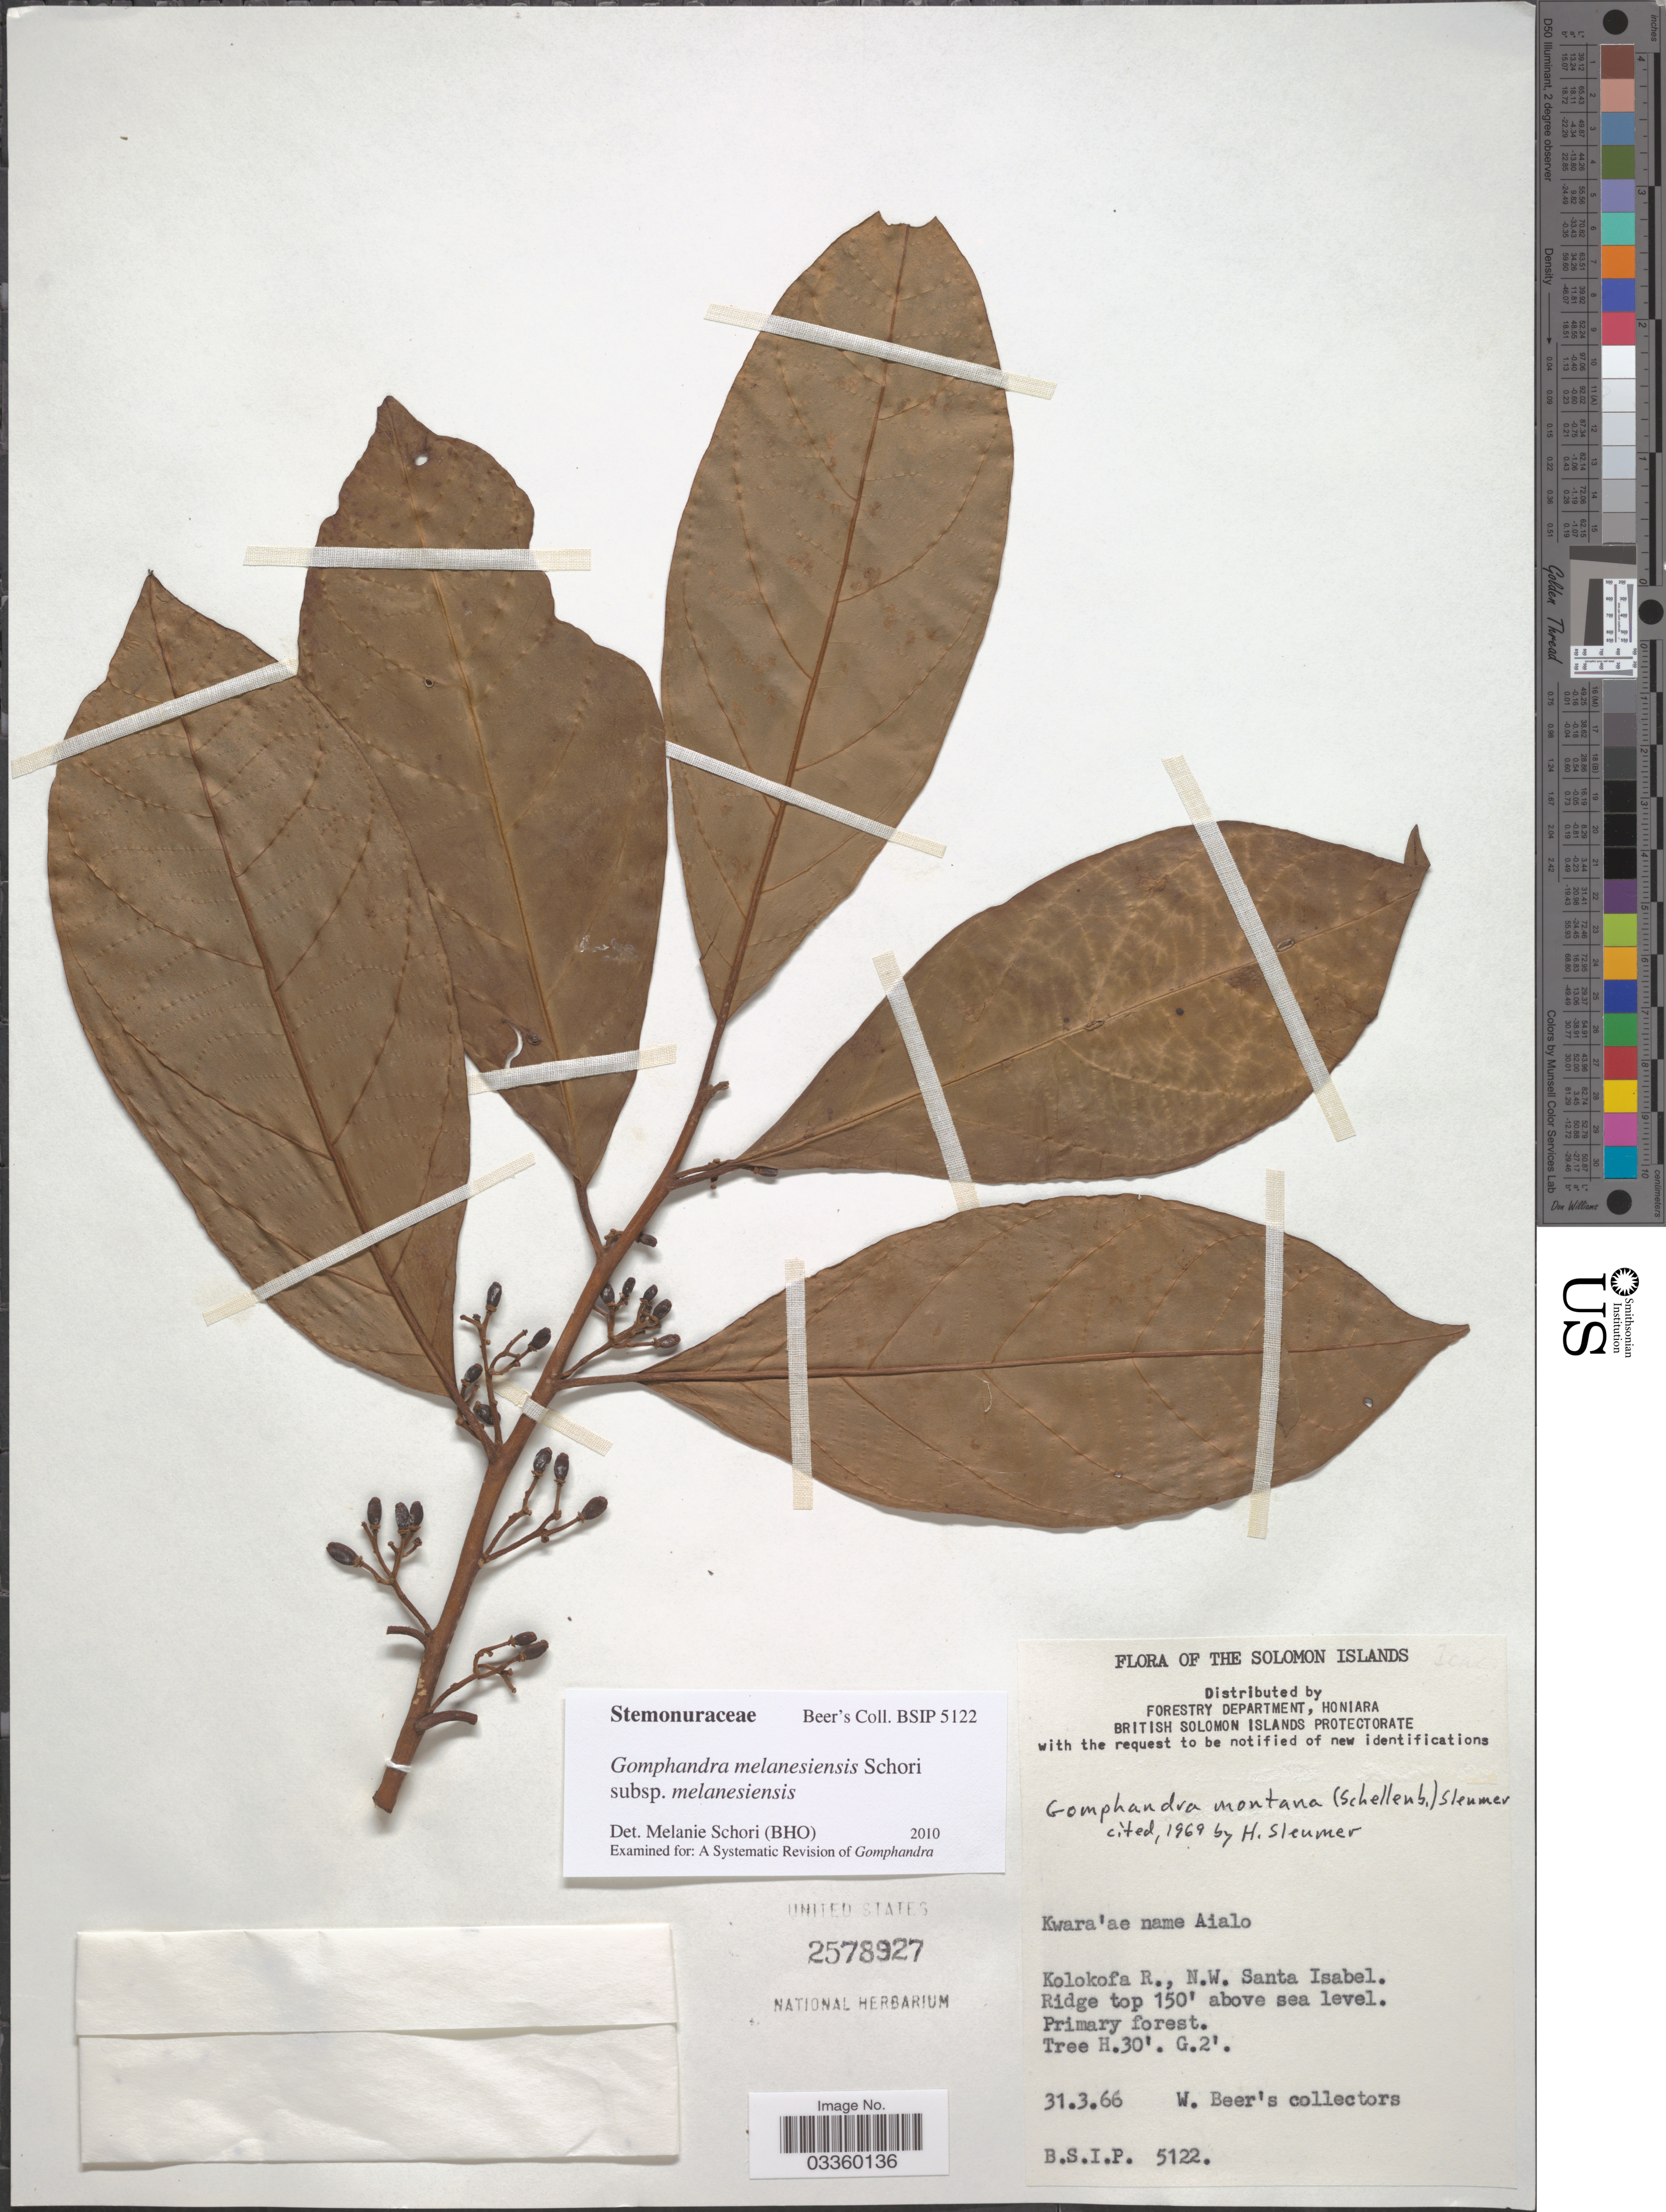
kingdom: Plantae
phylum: Tracheophyta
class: Magnoliopsida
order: Cardiopteridales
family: Stemonuraceae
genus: Gomphandra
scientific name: Gomphandra melanesiensis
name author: Schori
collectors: W. Beer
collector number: B.S.I.P. 5122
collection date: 1966-03-31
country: Solomon Islands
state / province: Solomon Islands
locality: Kolokofa R., N.W. Santa Isabel.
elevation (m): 46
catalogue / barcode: US 2578927